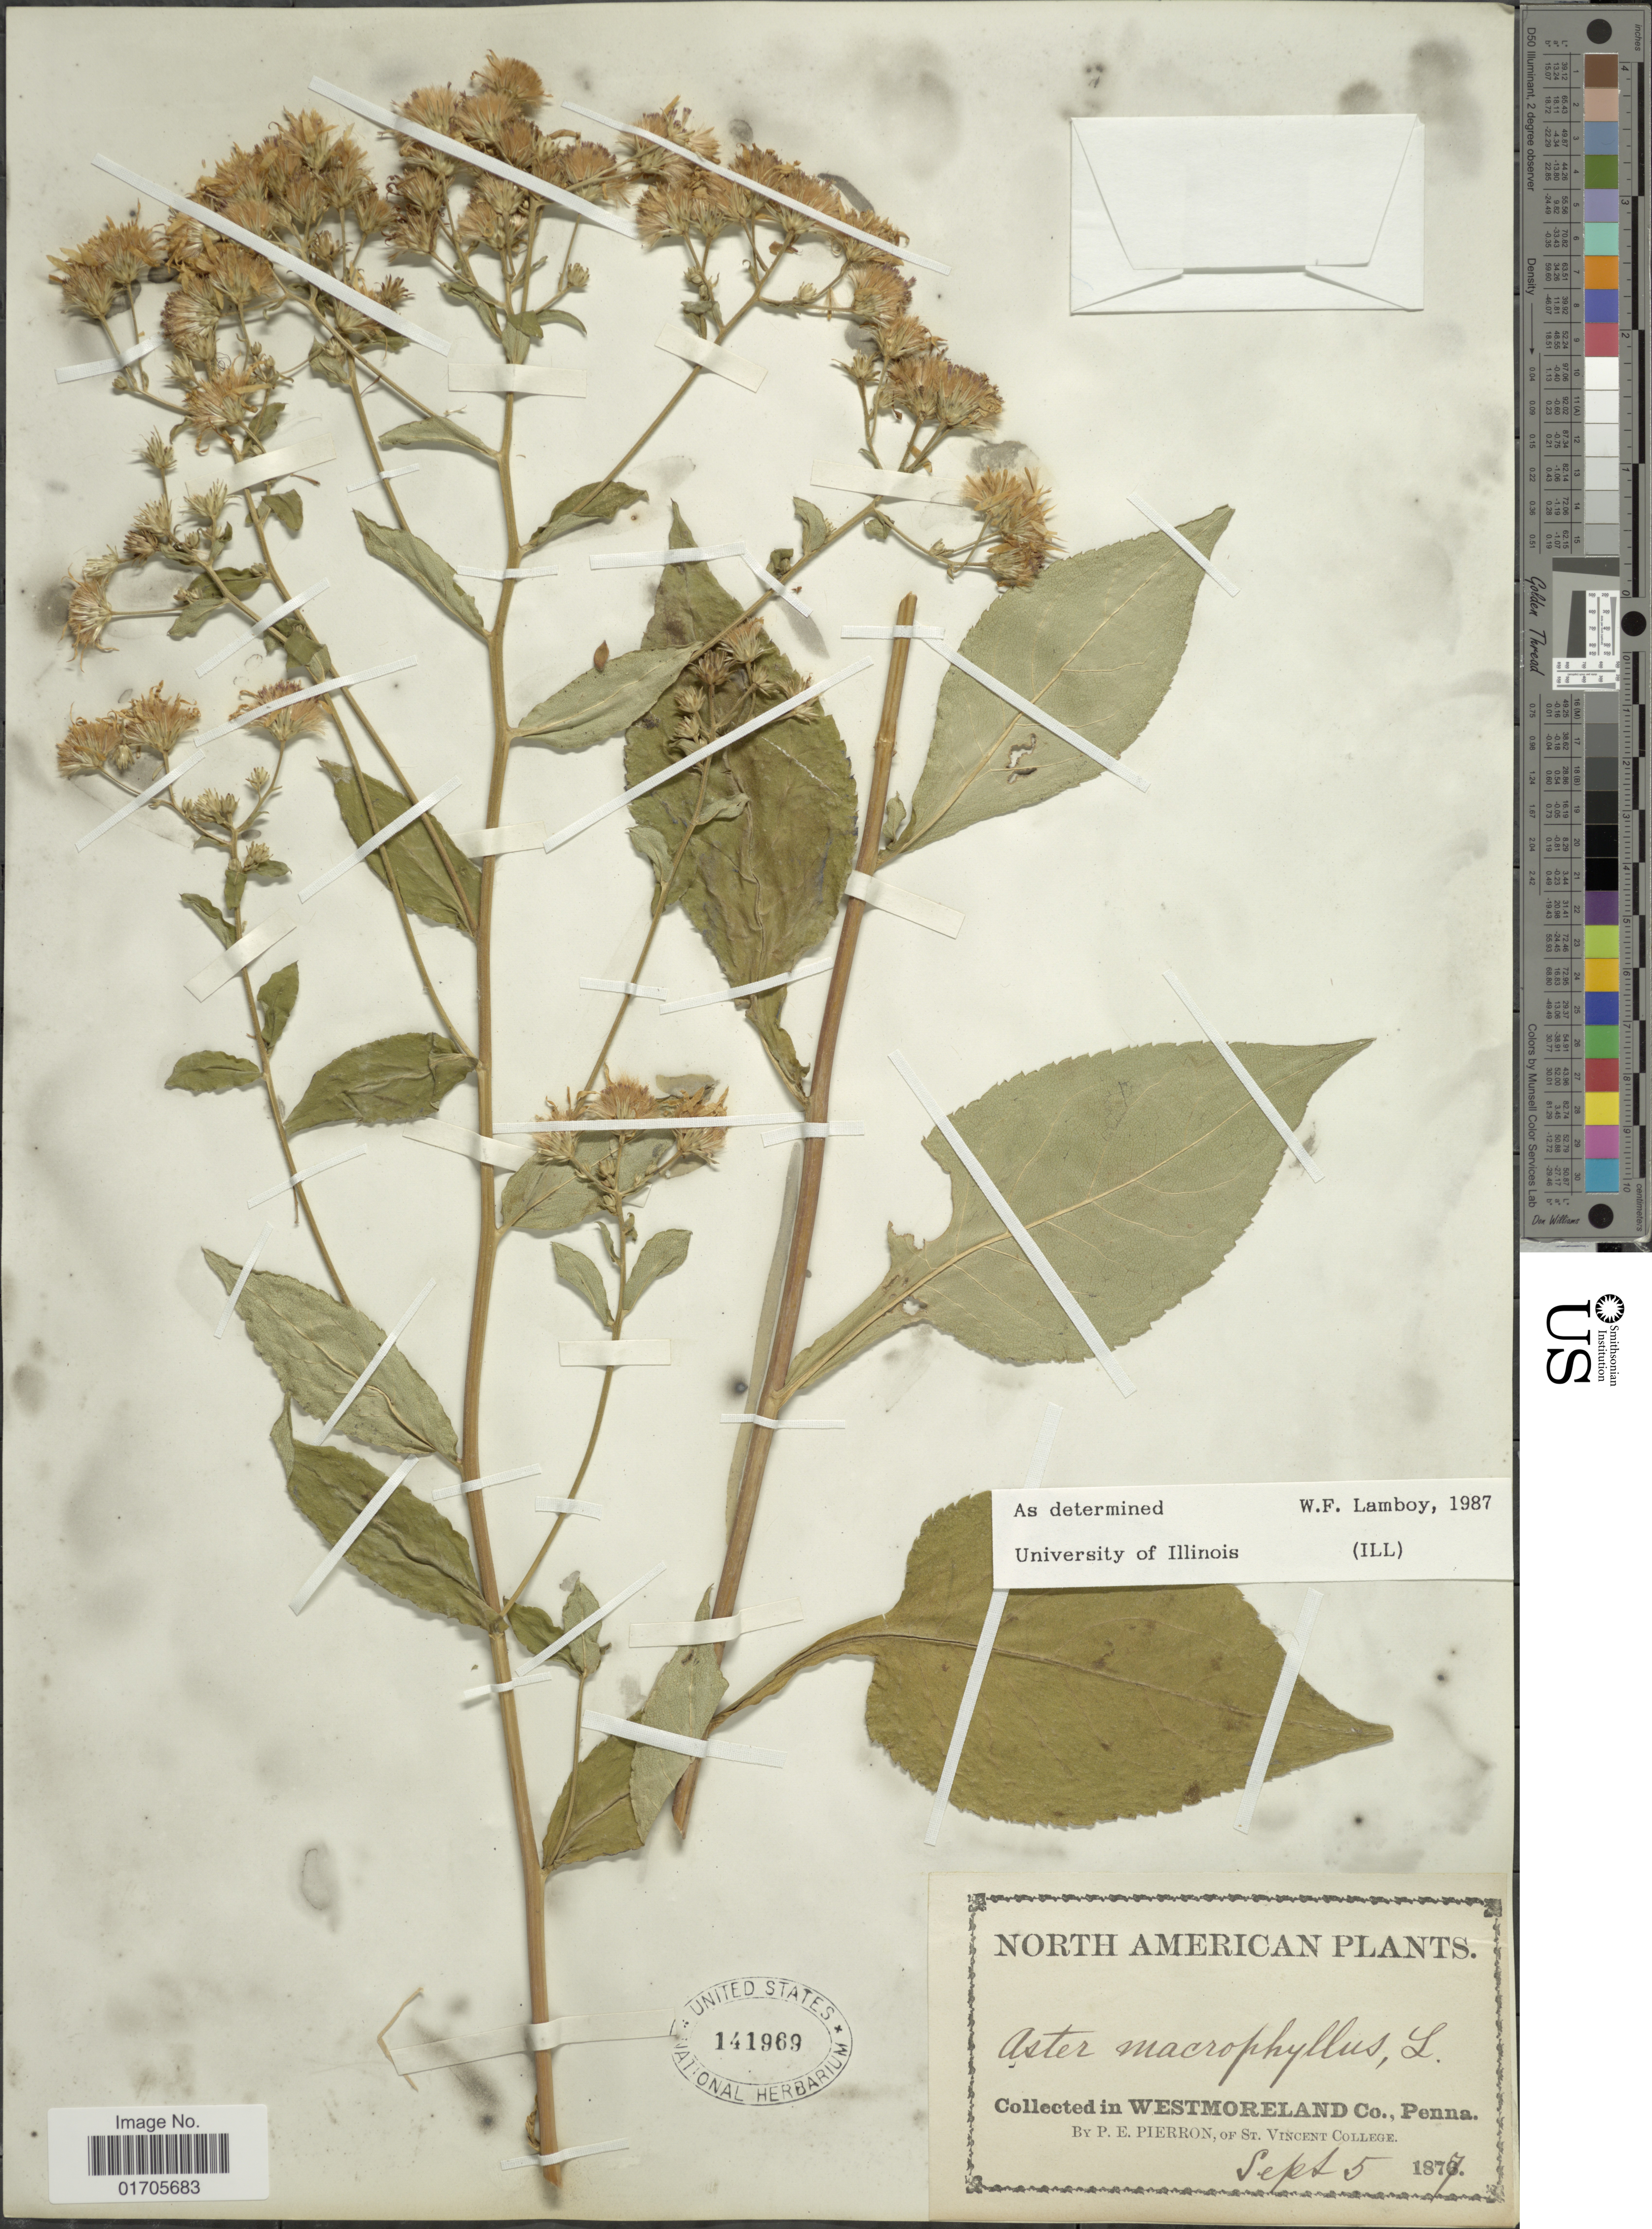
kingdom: Plantae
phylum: Tracheophyta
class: Magnoliopsida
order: Asterales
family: Asteraceae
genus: Eurybia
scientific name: Eurybia macrophylla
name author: (L.) Cass.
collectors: P. Pierron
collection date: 1877-09-05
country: United States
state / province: Pennsylvania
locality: In Westmoreland Co., Penna.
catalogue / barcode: US 141969